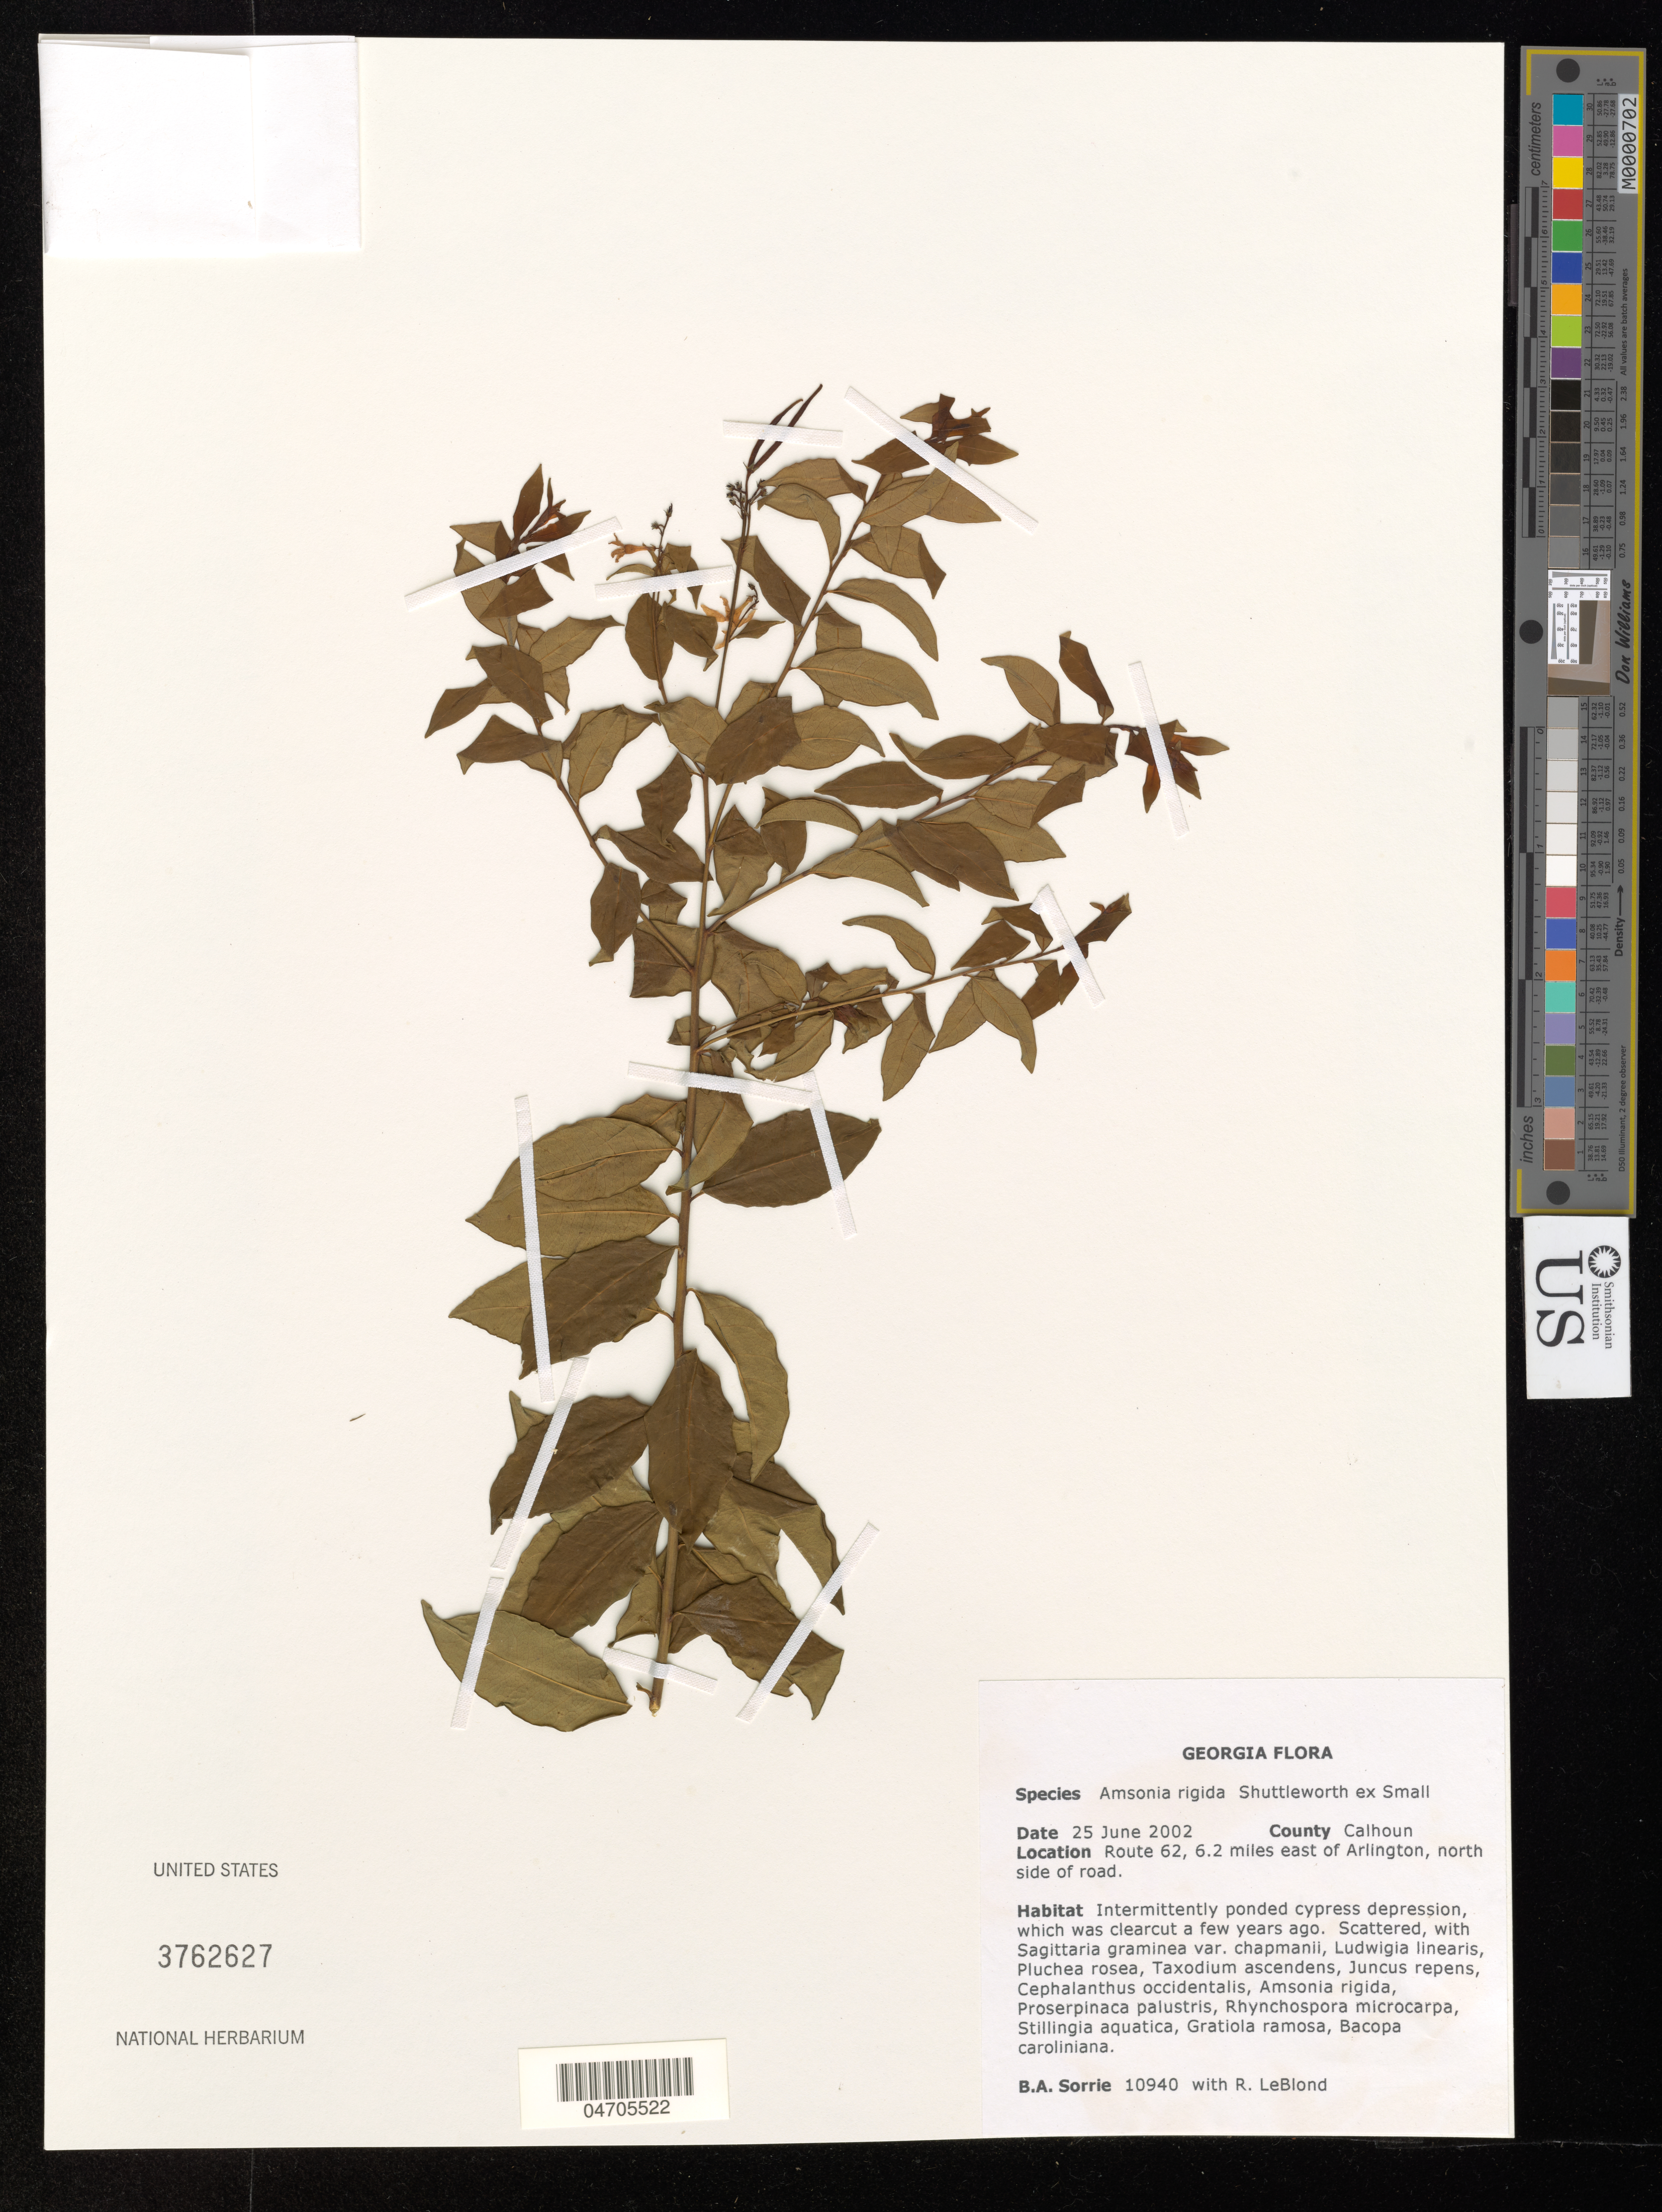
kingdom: Plantae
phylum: Tracheophyta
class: Magnoliopsida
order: Gentianales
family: Apocynaceae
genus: Amsonia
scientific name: Amsonia rigida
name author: Shuttlew. ex Small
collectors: B. Sorrie & R. J. LeBlond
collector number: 10940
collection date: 2002-06-25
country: United States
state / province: Georgia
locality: County Calhoun. Route 62, 6.2 miles east of Arlington, north side of road.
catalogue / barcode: US 3762627